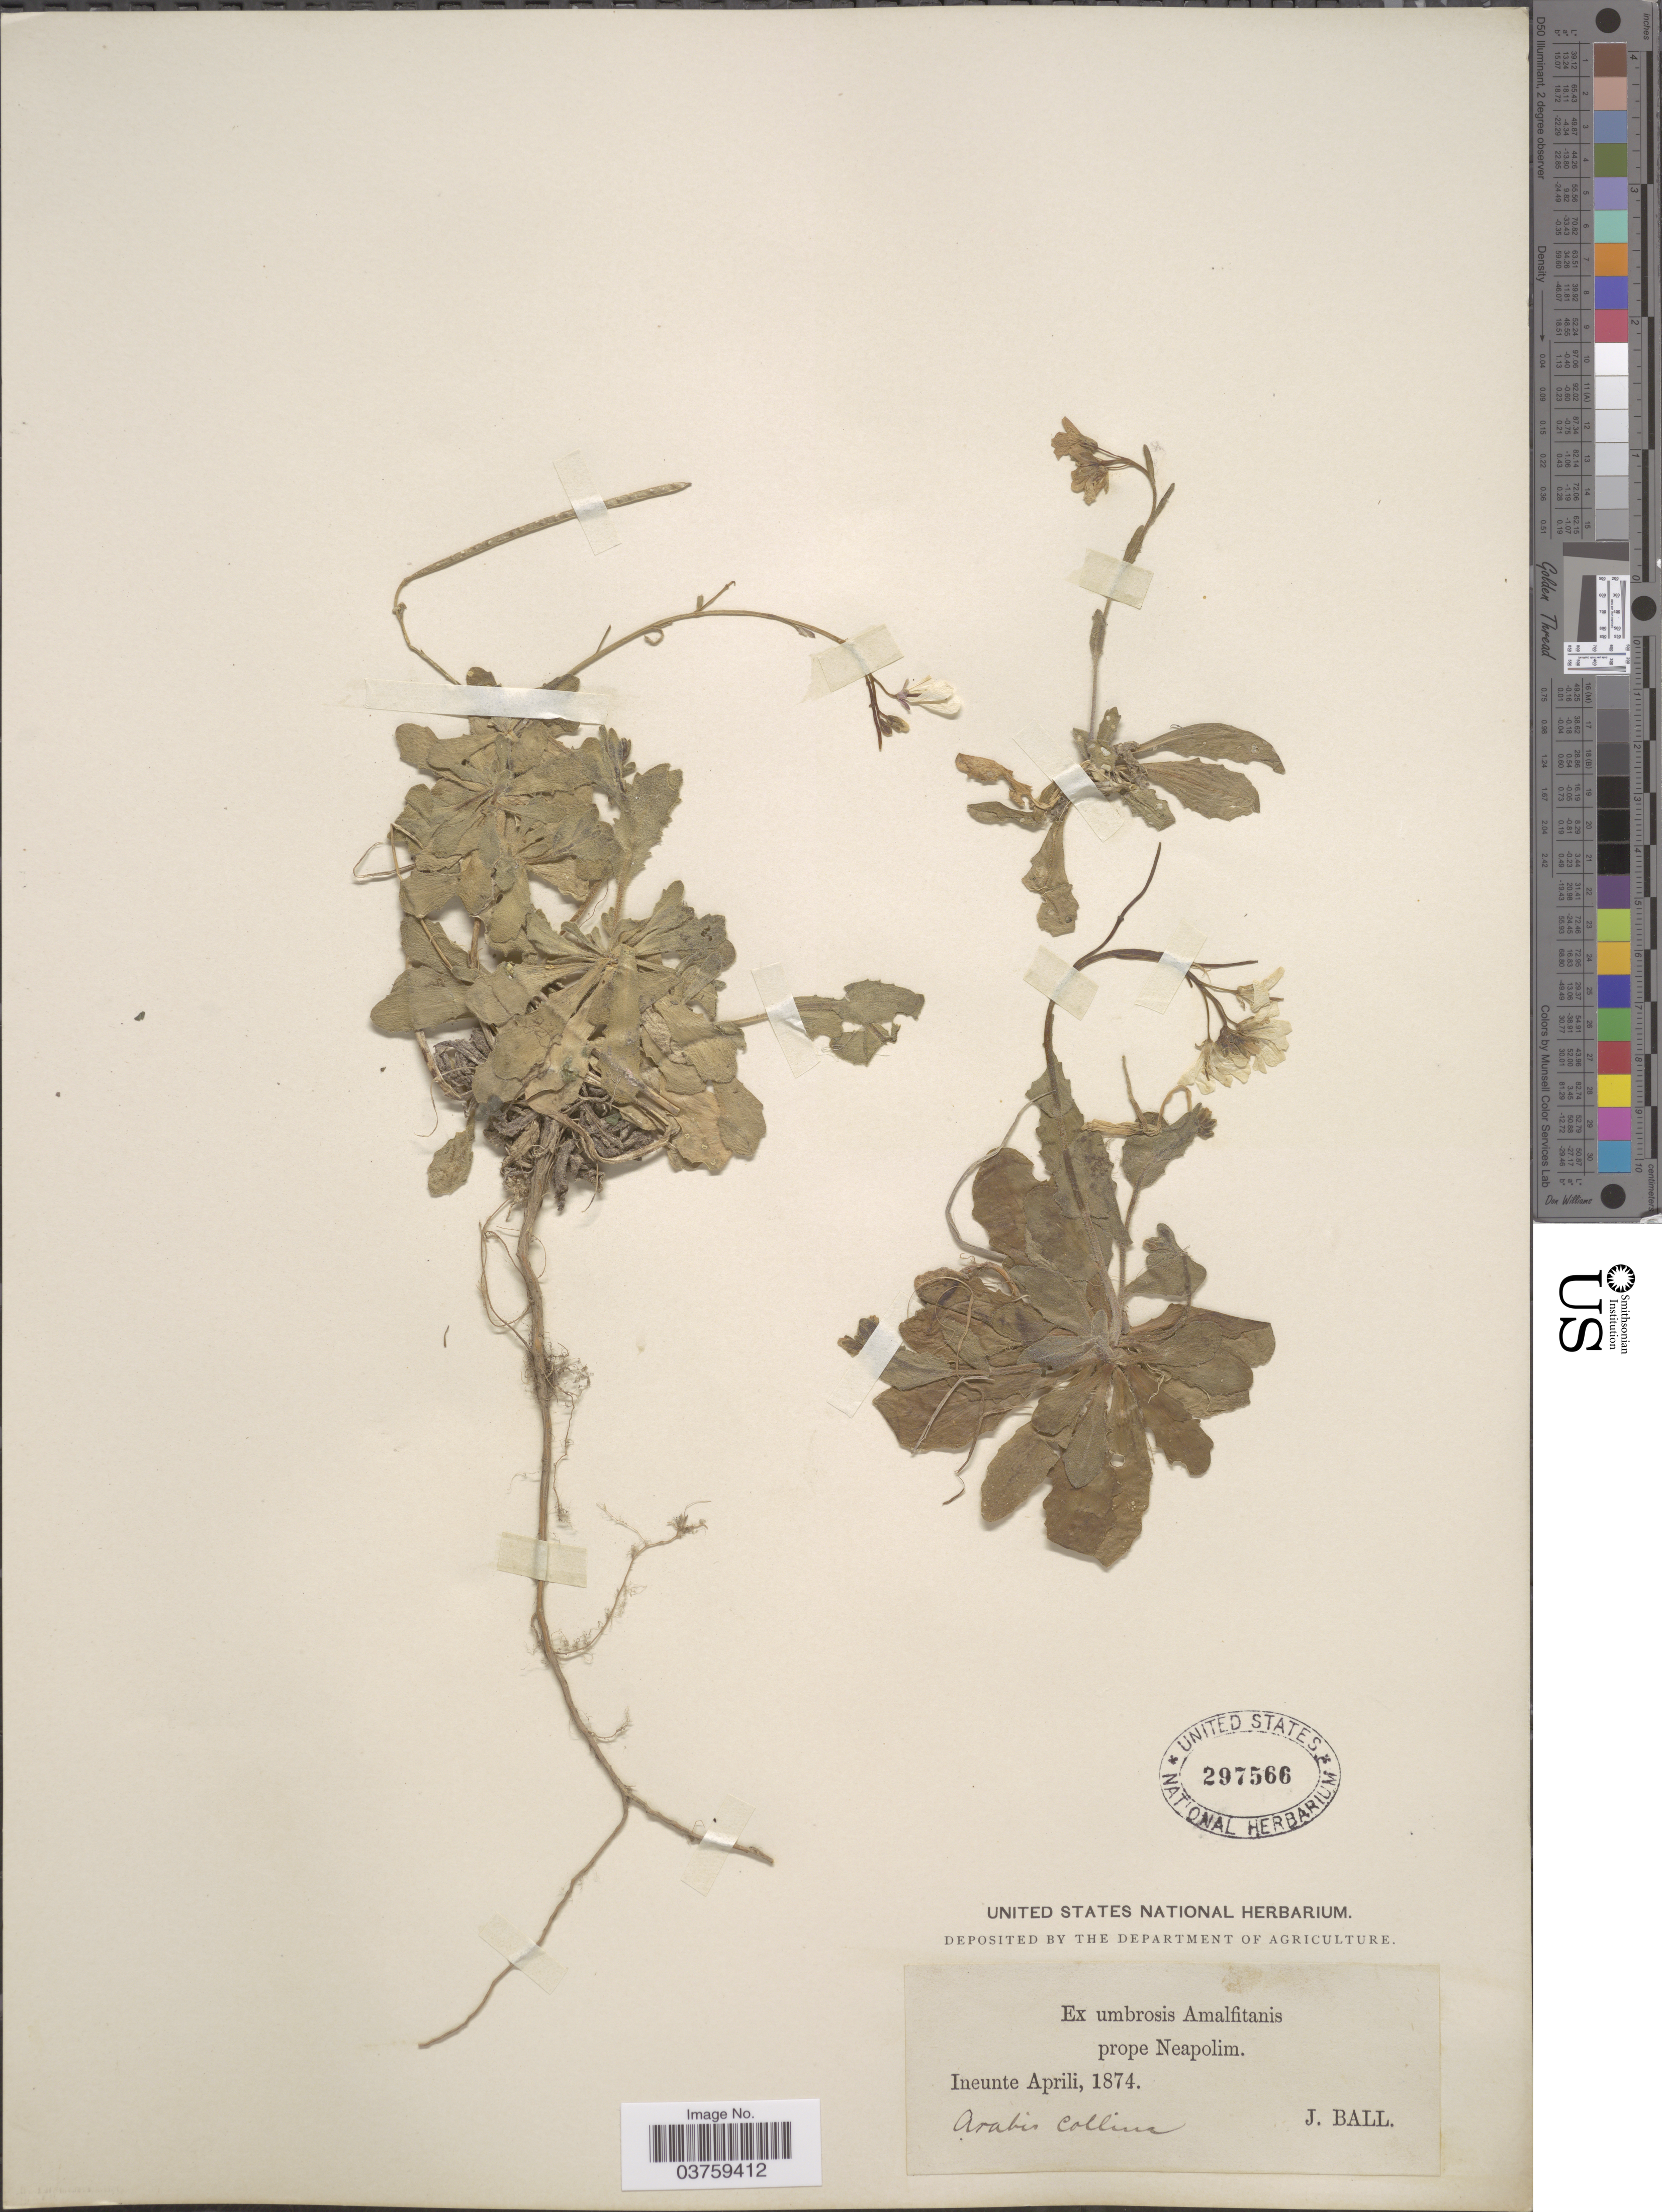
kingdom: Plantae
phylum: Tracheophyta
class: Magnoliopsida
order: Brassicales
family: Brassicaceae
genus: Arabis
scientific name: Arabis collina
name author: Ten.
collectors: J. Ball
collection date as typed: Ineunte Aprili, 1874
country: Italy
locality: Ex umbrosis Amalfitanis prope Neapolim.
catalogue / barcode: US 297566